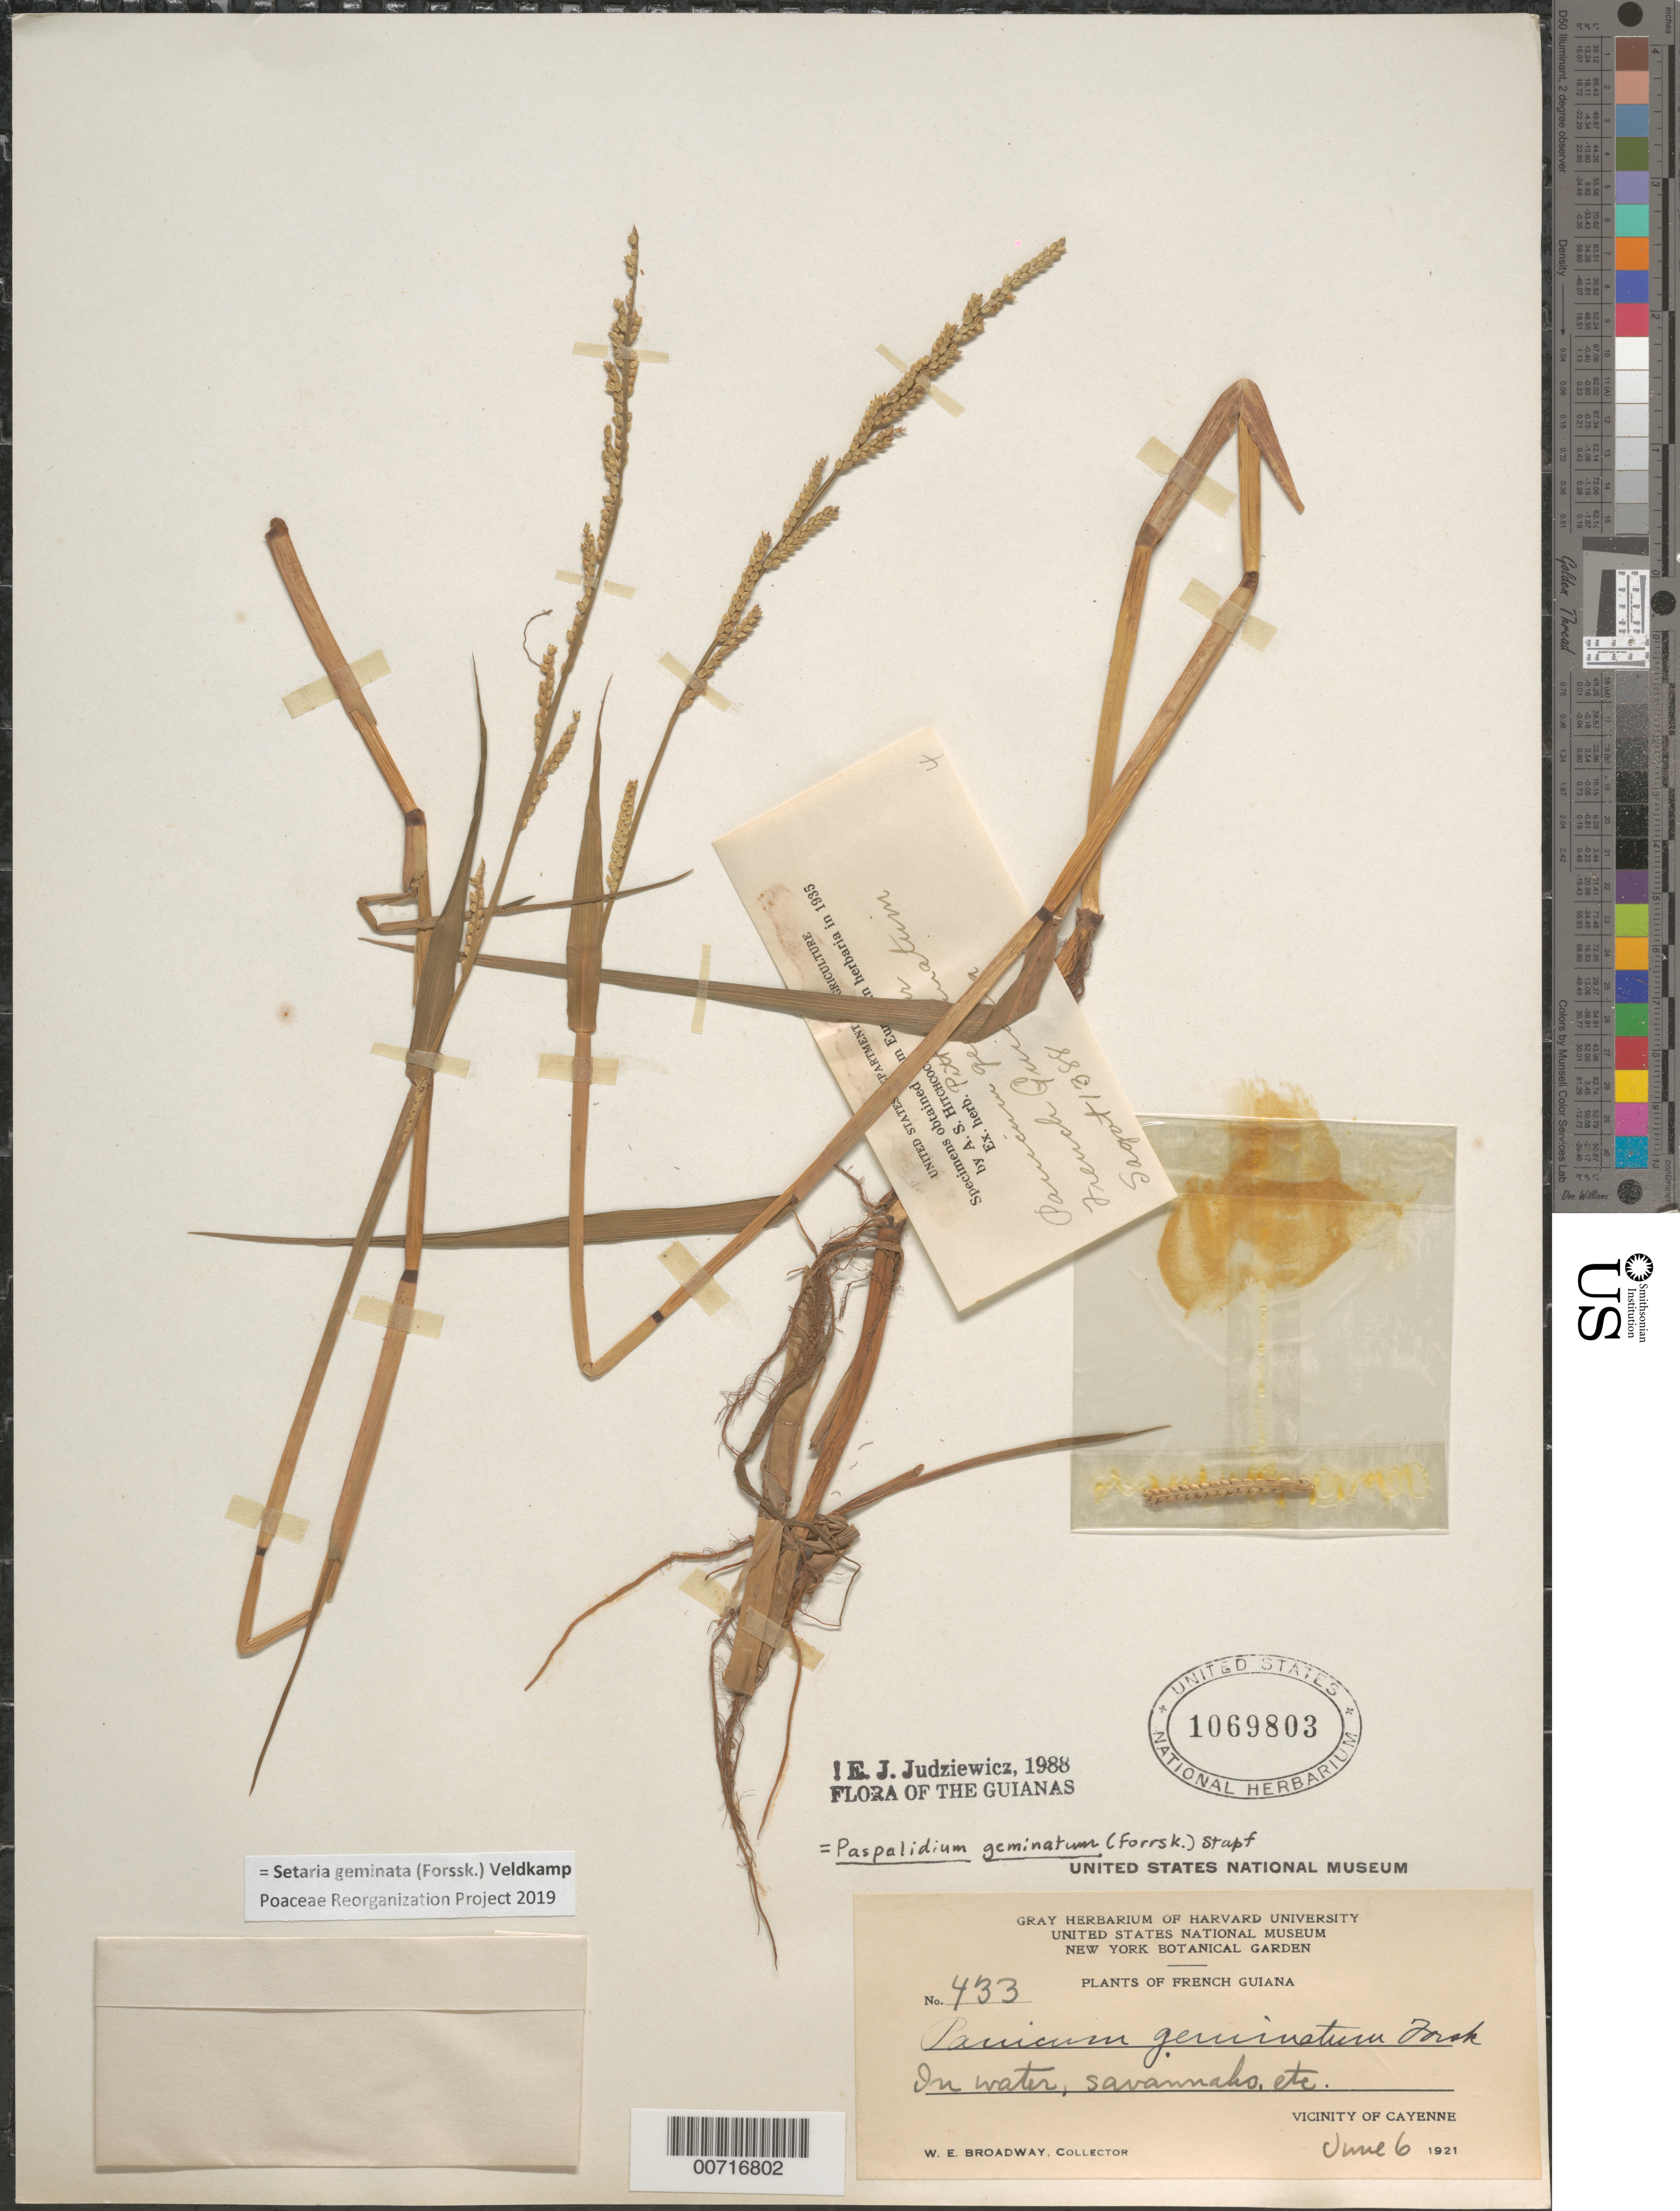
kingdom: Plantae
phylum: Tracheophyta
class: Liliopsida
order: Poales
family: Poaceae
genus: Setaria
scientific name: Setaria geminata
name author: (Forssk.) Veldkamp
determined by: Poaceae Reorganization Project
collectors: W. E. Broadway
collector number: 433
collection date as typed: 6-Jun-21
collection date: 1921-06-06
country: French Guiana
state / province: Cayenne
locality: Cayenne, vic.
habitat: In water, savannas, etc.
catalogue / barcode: US 1069803